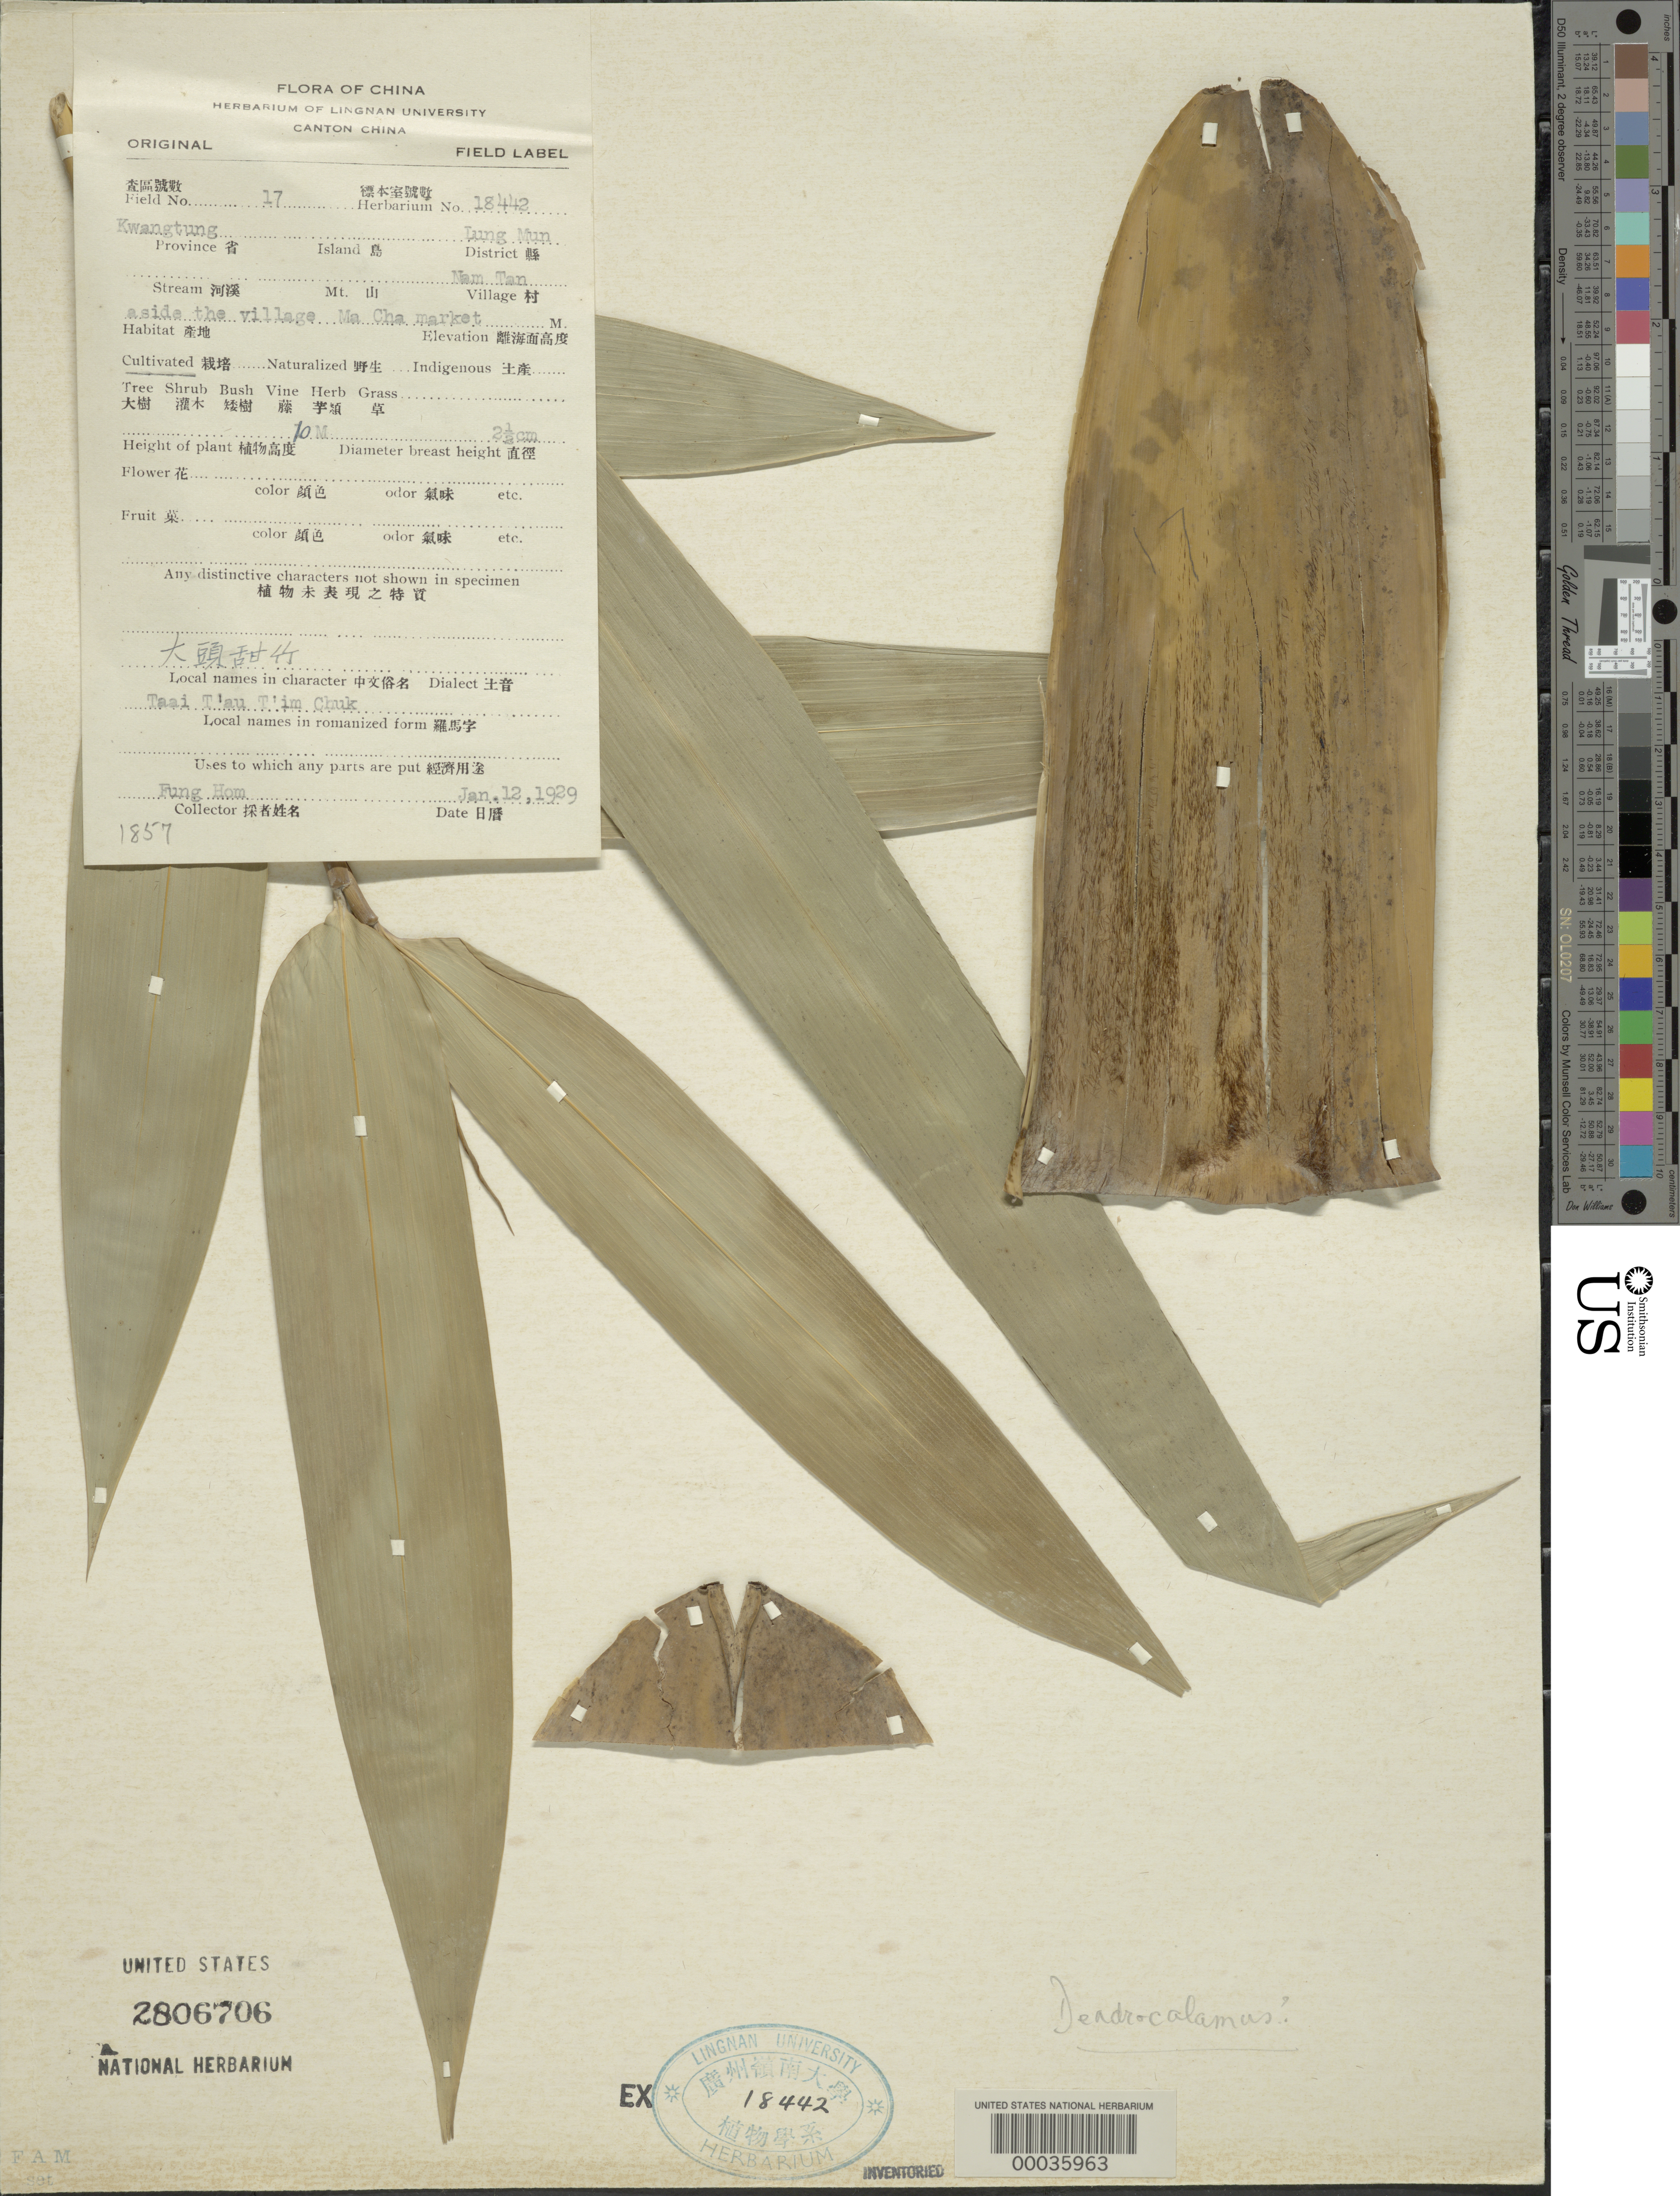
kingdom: Plantae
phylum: Tracheophyta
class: Liliopsida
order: Poales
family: Poaceae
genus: Dendrocalamus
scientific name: Dendrocalamus sp.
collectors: H. L. Fung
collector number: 17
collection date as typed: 12 Jan 1929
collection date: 1929-01-12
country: China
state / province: Guangdong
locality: Lung mun district, nam tan, ma cha market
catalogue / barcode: US 2806706